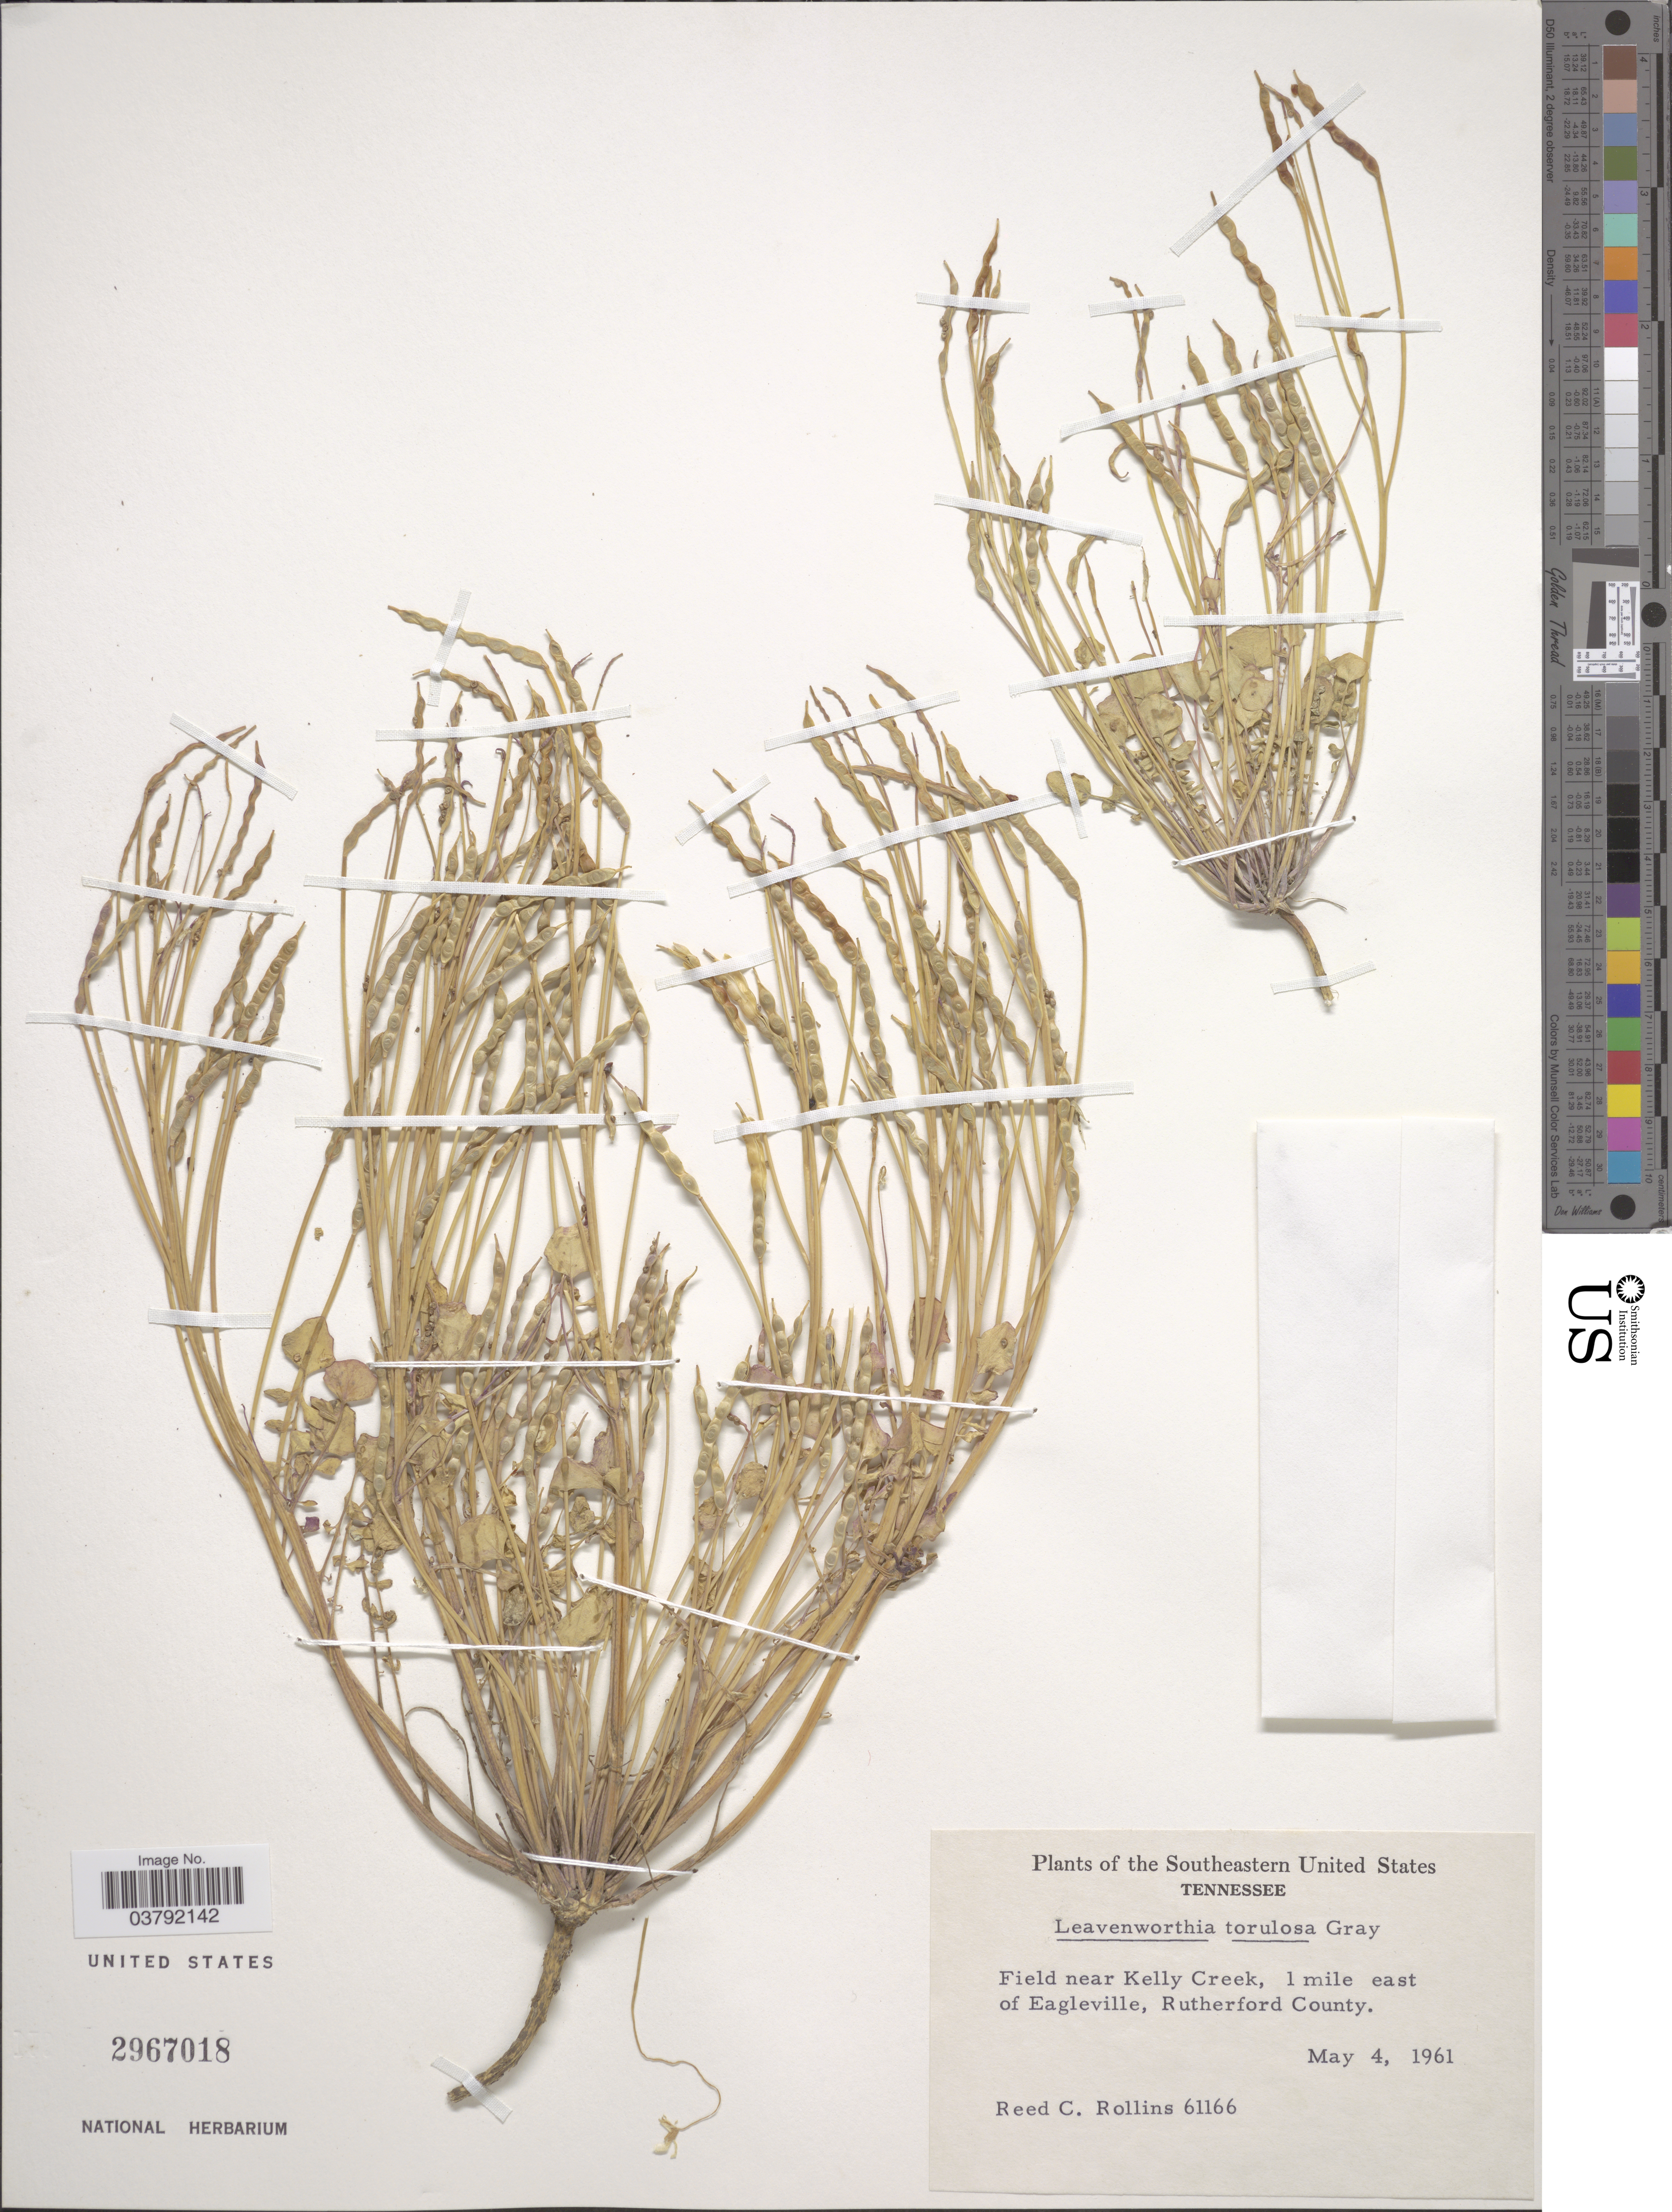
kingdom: Plantae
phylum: Tracheophyta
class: Magnoliopsida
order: Brassicales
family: Brassicaceae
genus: Leavenworthia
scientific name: Leavenworthia torulosa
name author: A. Gray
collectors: R. C. Rollins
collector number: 61166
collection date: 1961-05-04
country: United States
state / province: Tennessee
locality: Southeastern United States. Field near Kelly Creek, 1 mile east of Eagleville, Rutherford County.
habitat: field near creek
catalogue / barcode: US 2967018